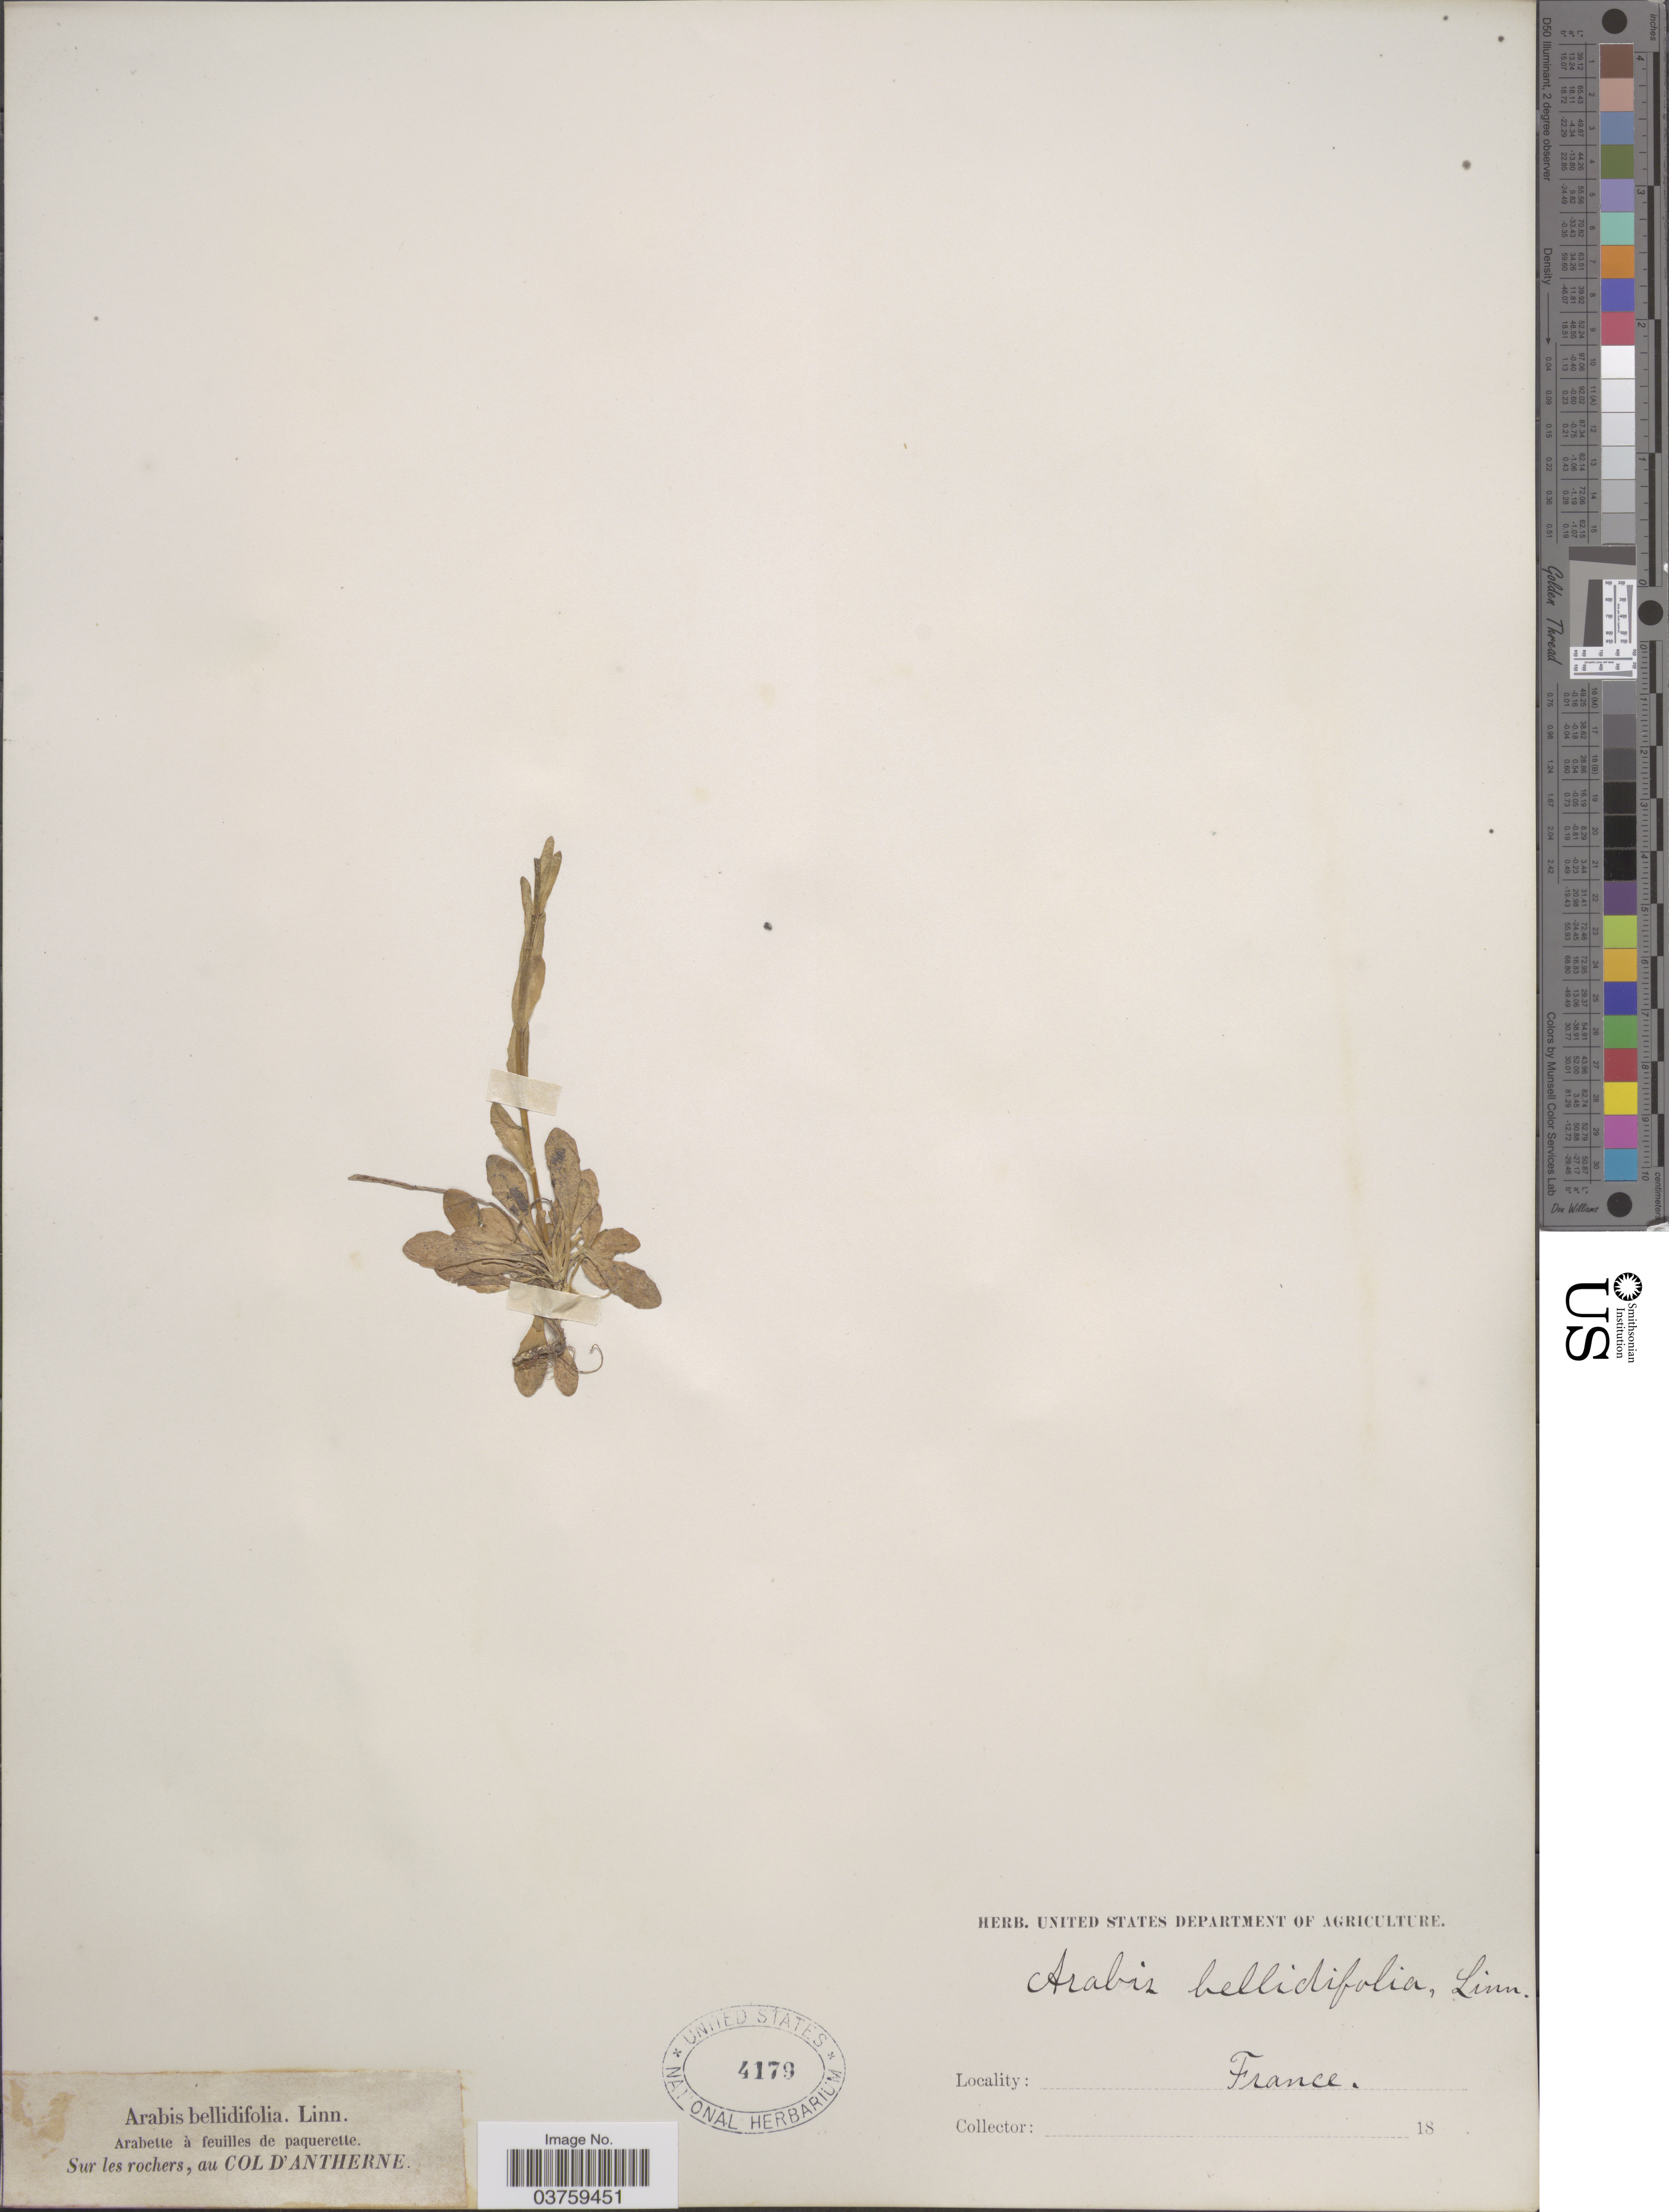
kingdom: Plantae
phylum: Tracheophyta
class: Magnoliopsida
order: Brassicales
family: Brassicaceae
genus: Arabis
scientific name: Arabis bellidifolia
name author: Crantz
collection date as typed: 18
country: France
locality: Sur les rochers, au Col D'Antherne.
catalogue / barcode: US 4179